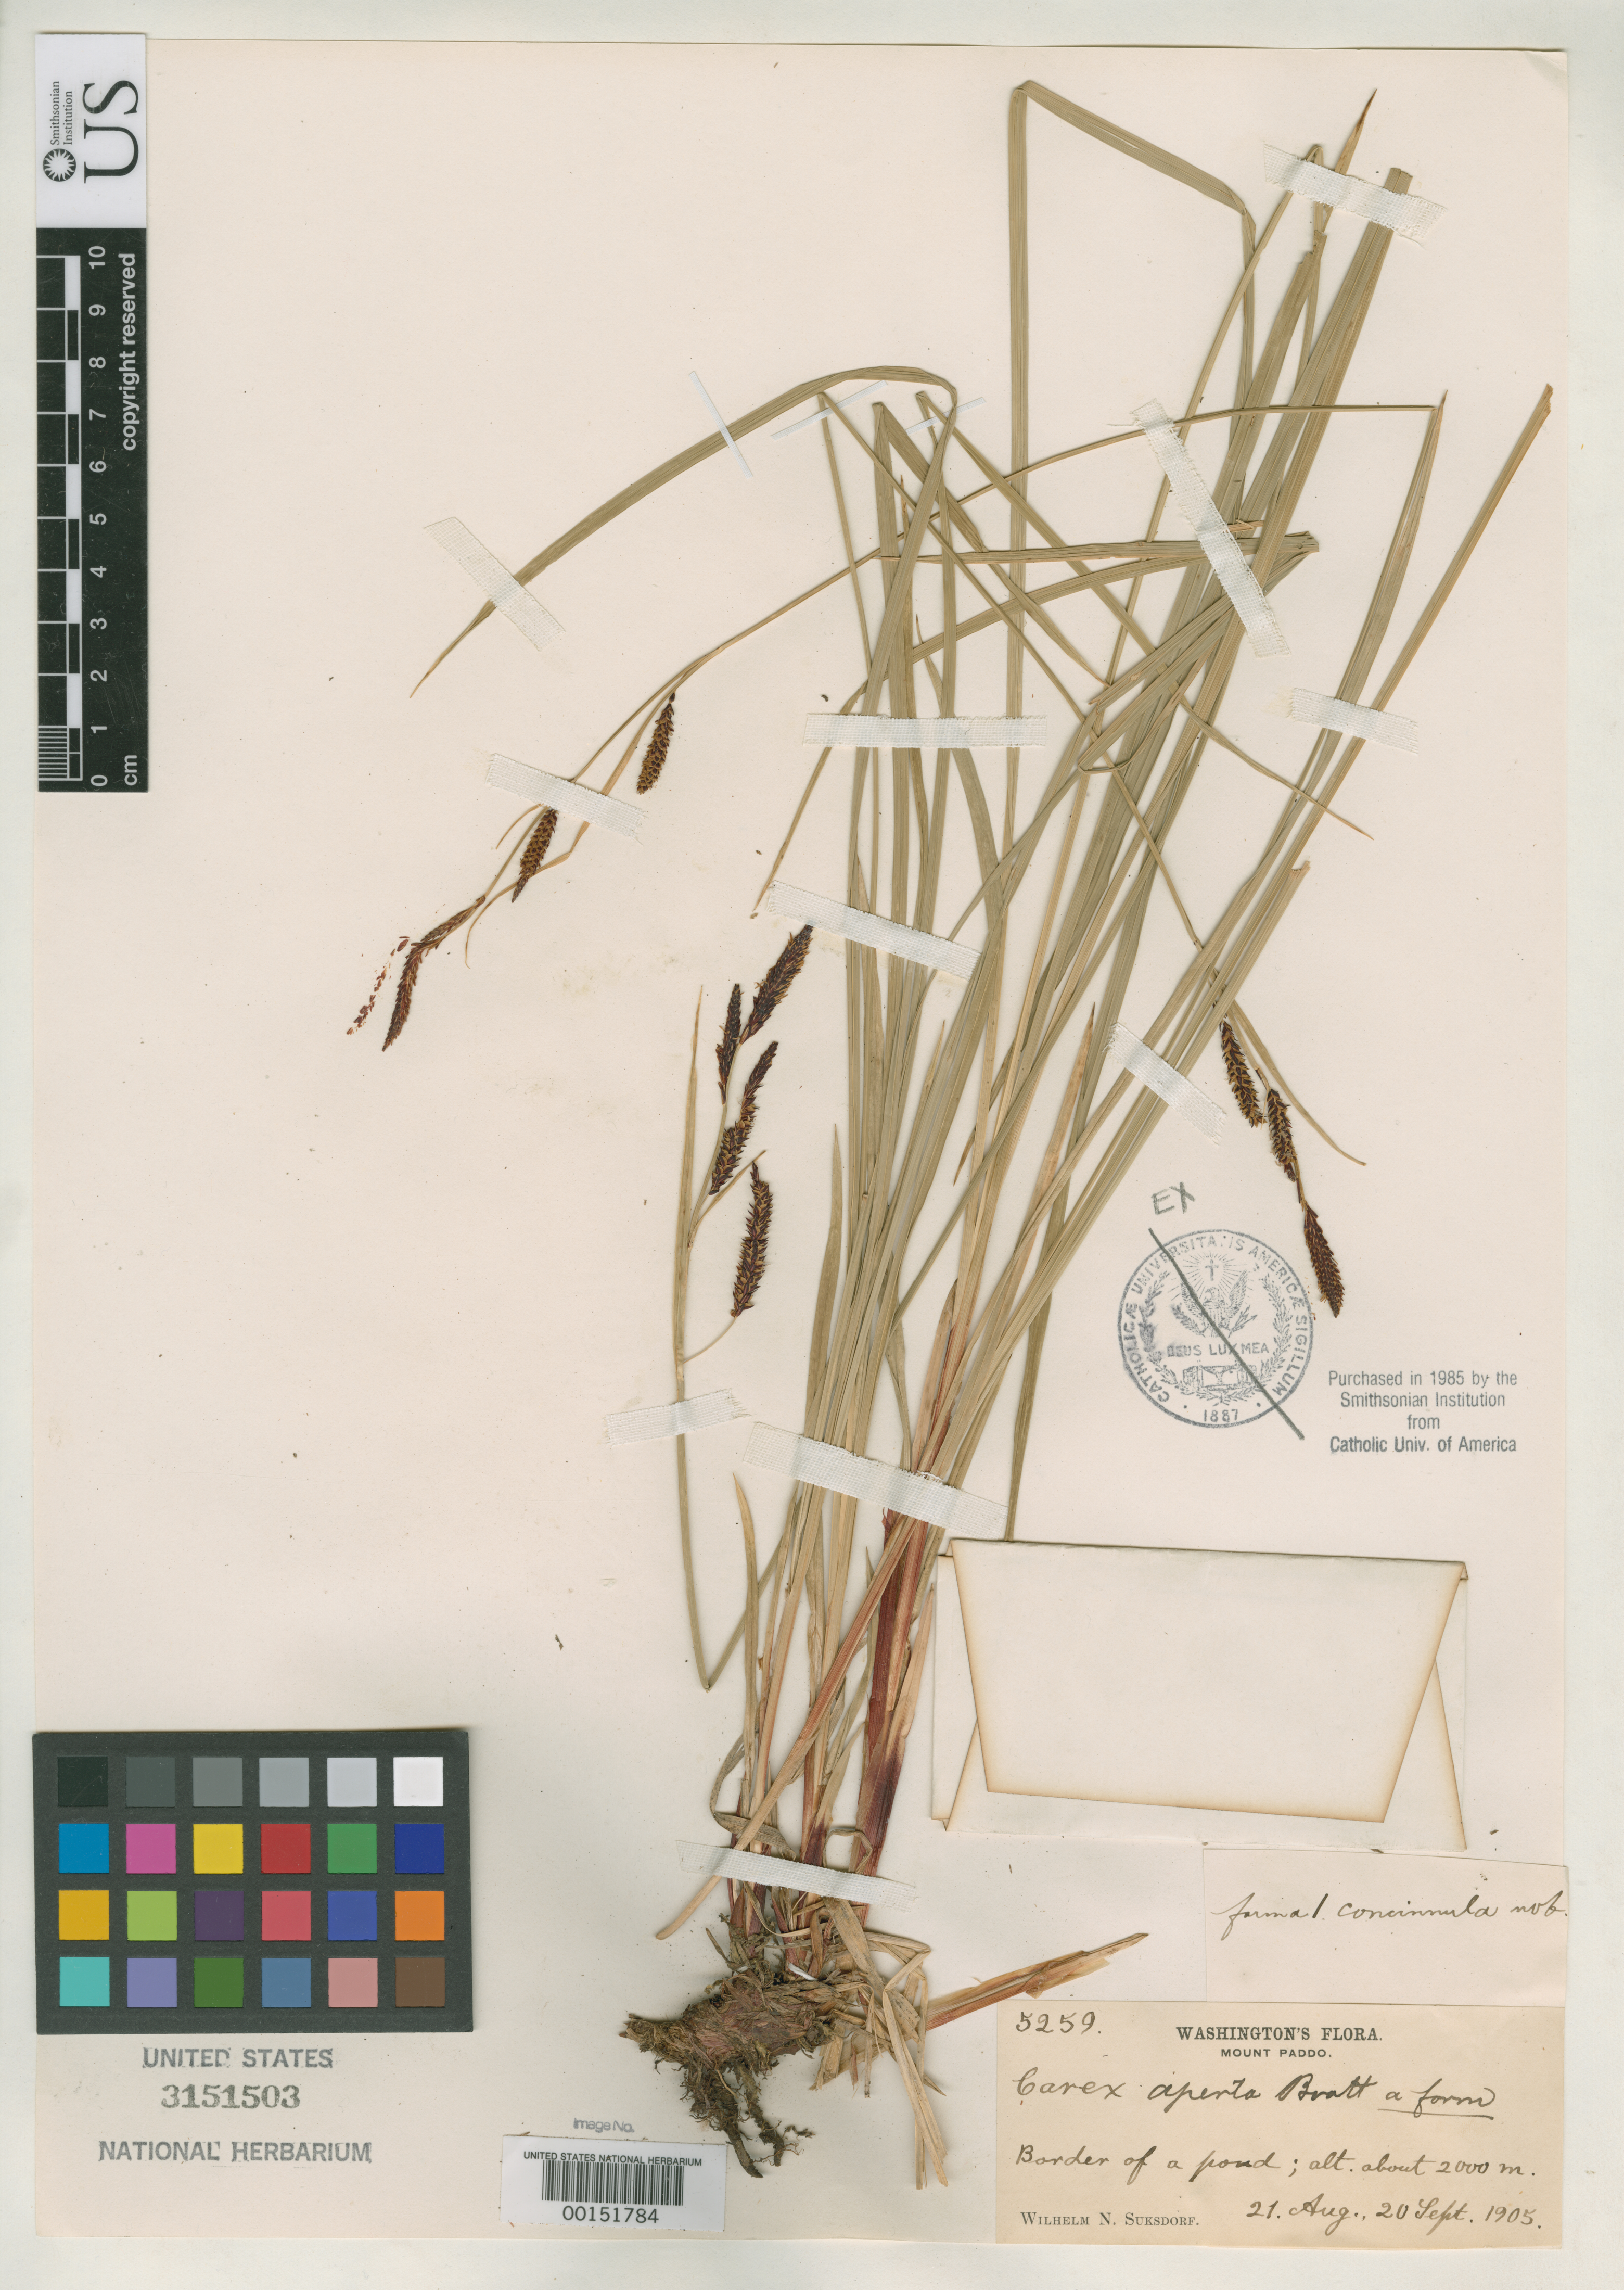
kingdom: Plantae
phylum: Tracheophyta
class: Liliopsida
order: Poales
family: Cyperaceae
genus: Carex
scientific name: Carex aperta f. concinnula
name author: Holm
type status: Isotype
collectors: W. N. Suksdorf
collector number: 5259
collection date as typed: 21 Aug 1905 to 20 Sep 1905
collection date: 1905-08-21/1905-09-20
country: United States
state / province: Washington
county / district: Skamania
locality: Mount Paddo, border of a pond.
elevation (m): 2000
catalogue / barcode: US 3151503